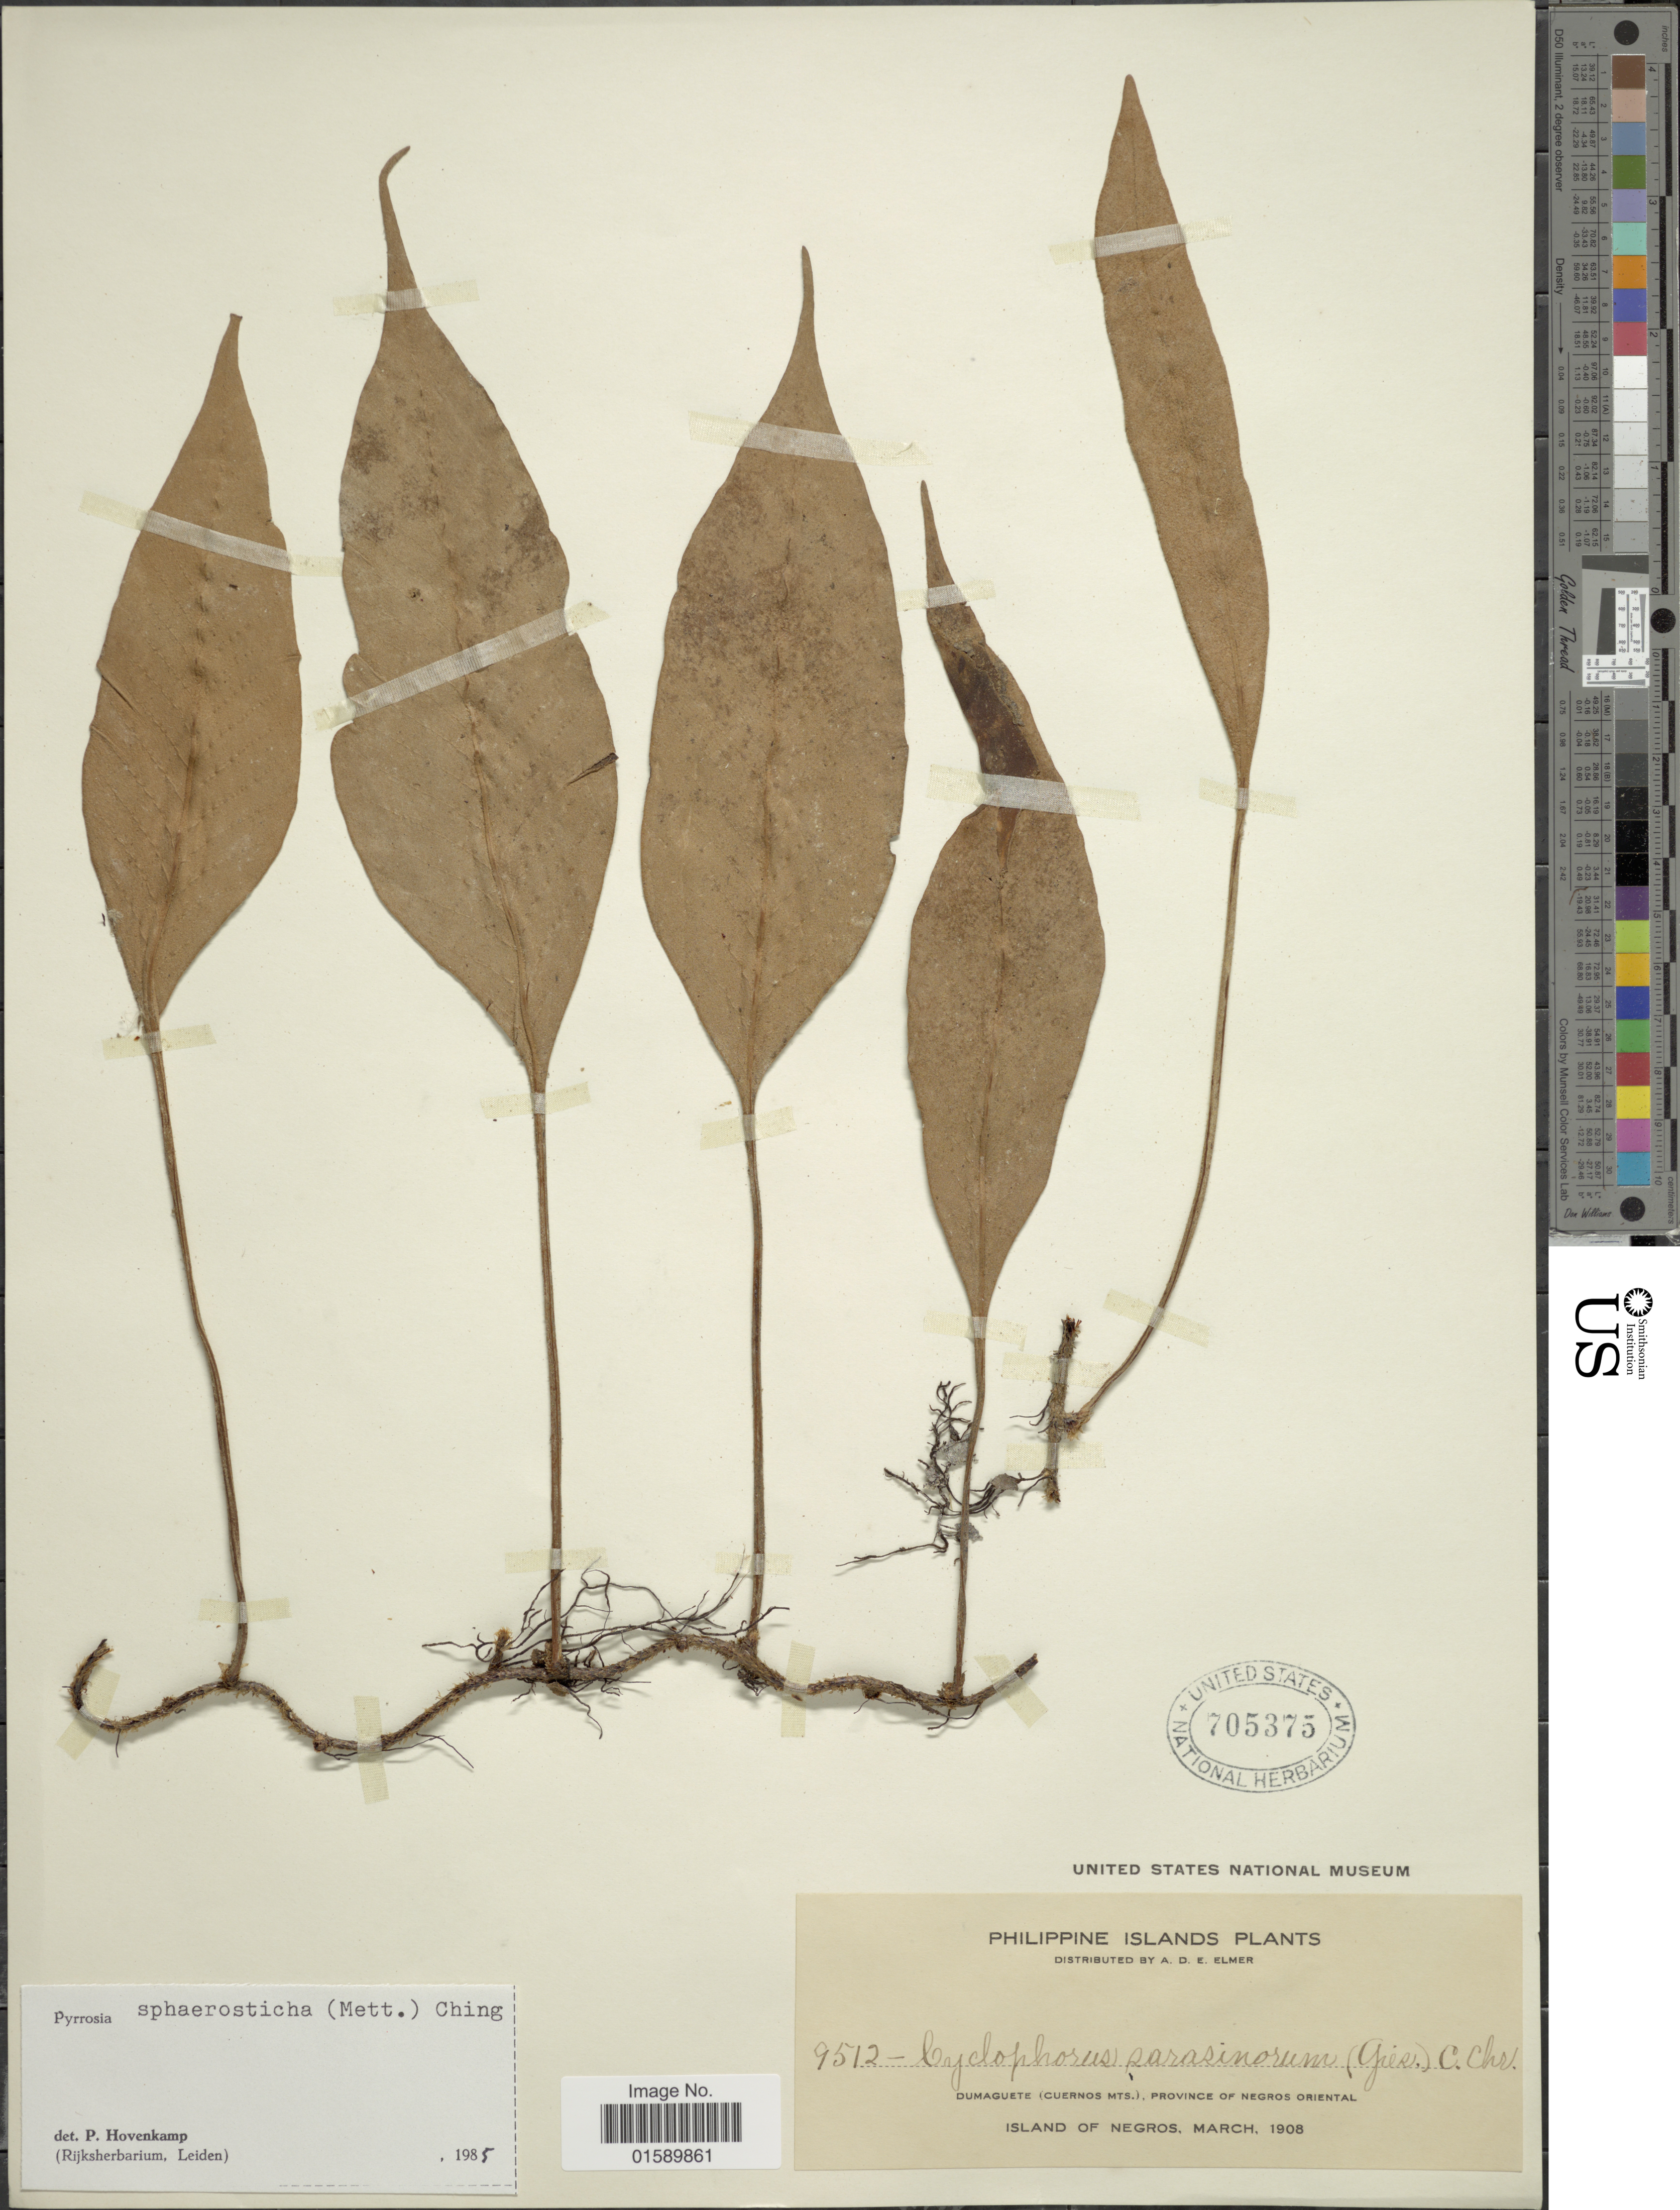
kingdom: Plantae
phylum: Tracheophyta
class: Polypodiopsida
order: Polypodiales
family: Polypodiaceae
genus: Pyrrosia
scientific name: Pyrrosia sphaerosticha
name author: (Mett.) Ching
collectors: A. D. E. Elmer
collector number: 9512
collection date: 1908-03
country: Philippines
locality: Dumaguete (Cuernos Mts.), Province of Negros oriental, Island of Negros.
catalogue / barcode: US 705375